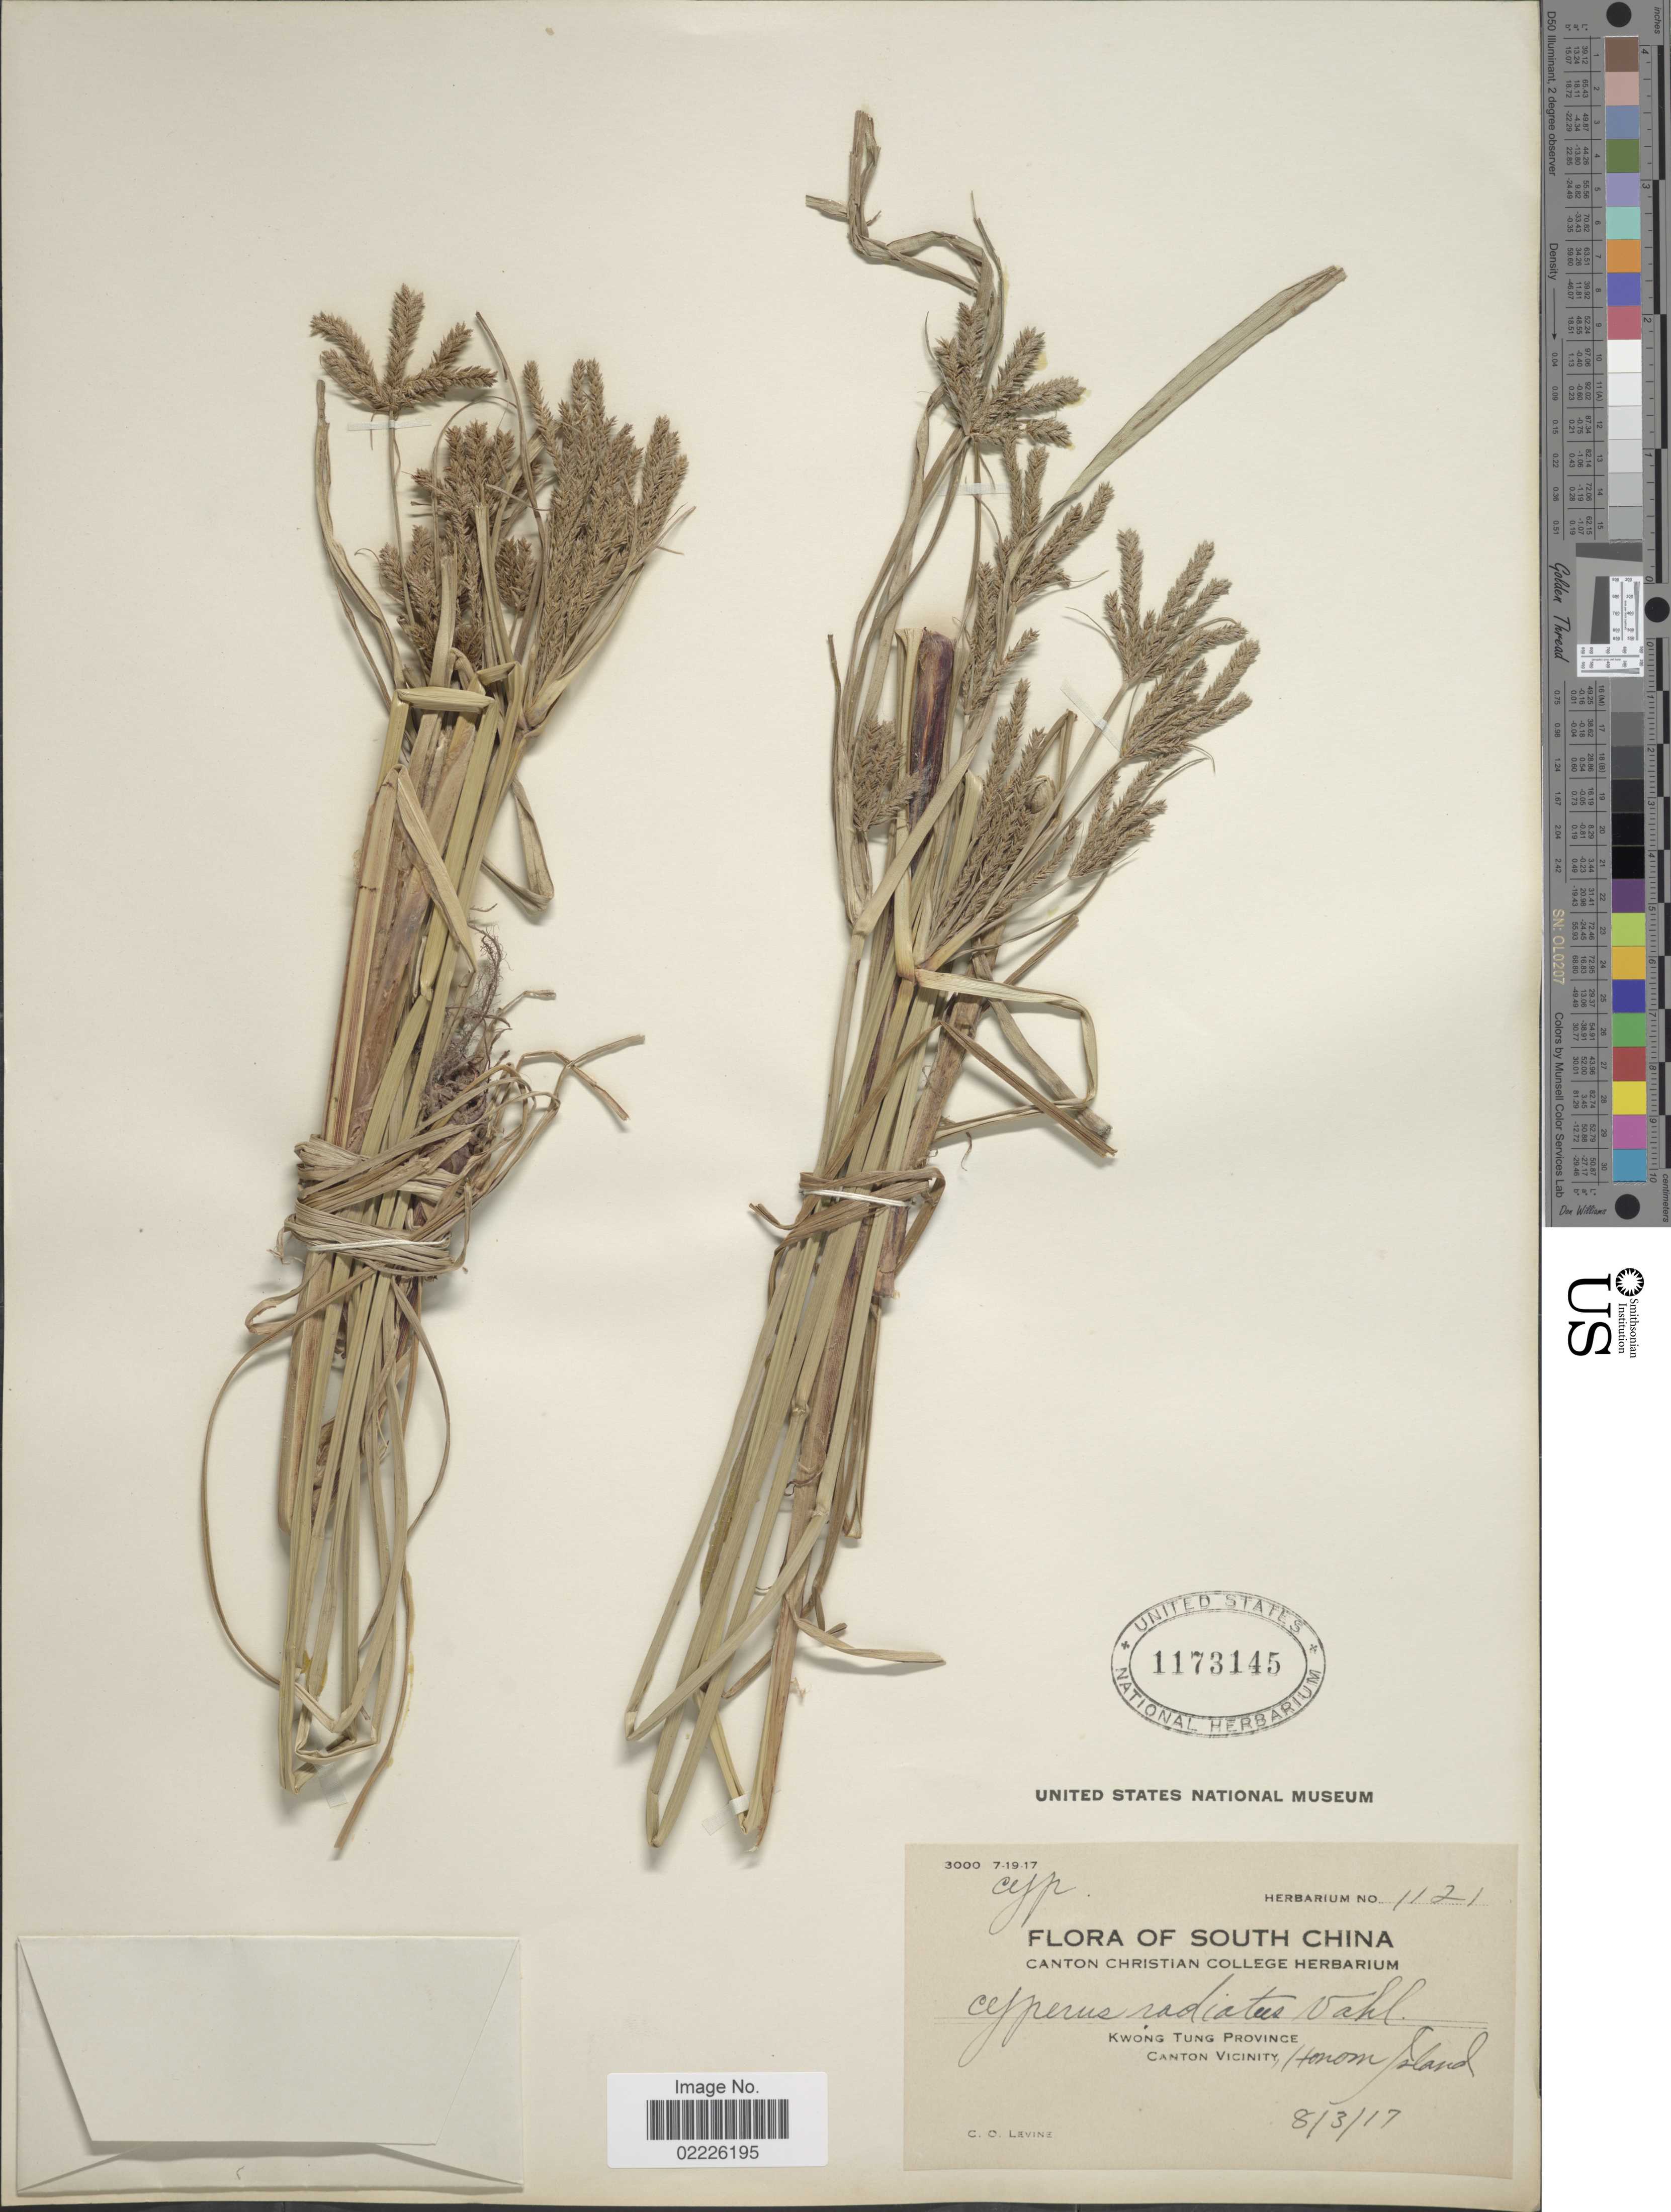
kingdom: Plantae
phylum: Tracheophyta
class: Liliopsida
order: Poales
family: Cyperaceae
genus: Cyperus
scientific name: Cyperus imbricatus Retz.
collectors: C. O. Levine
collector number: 1121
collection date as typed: Transcribed d/m/y: 8/3/17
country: China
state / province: Guangdong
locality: Kwong Tung Province, Canton Vicinity, Honam Island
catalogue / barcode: US 1173145